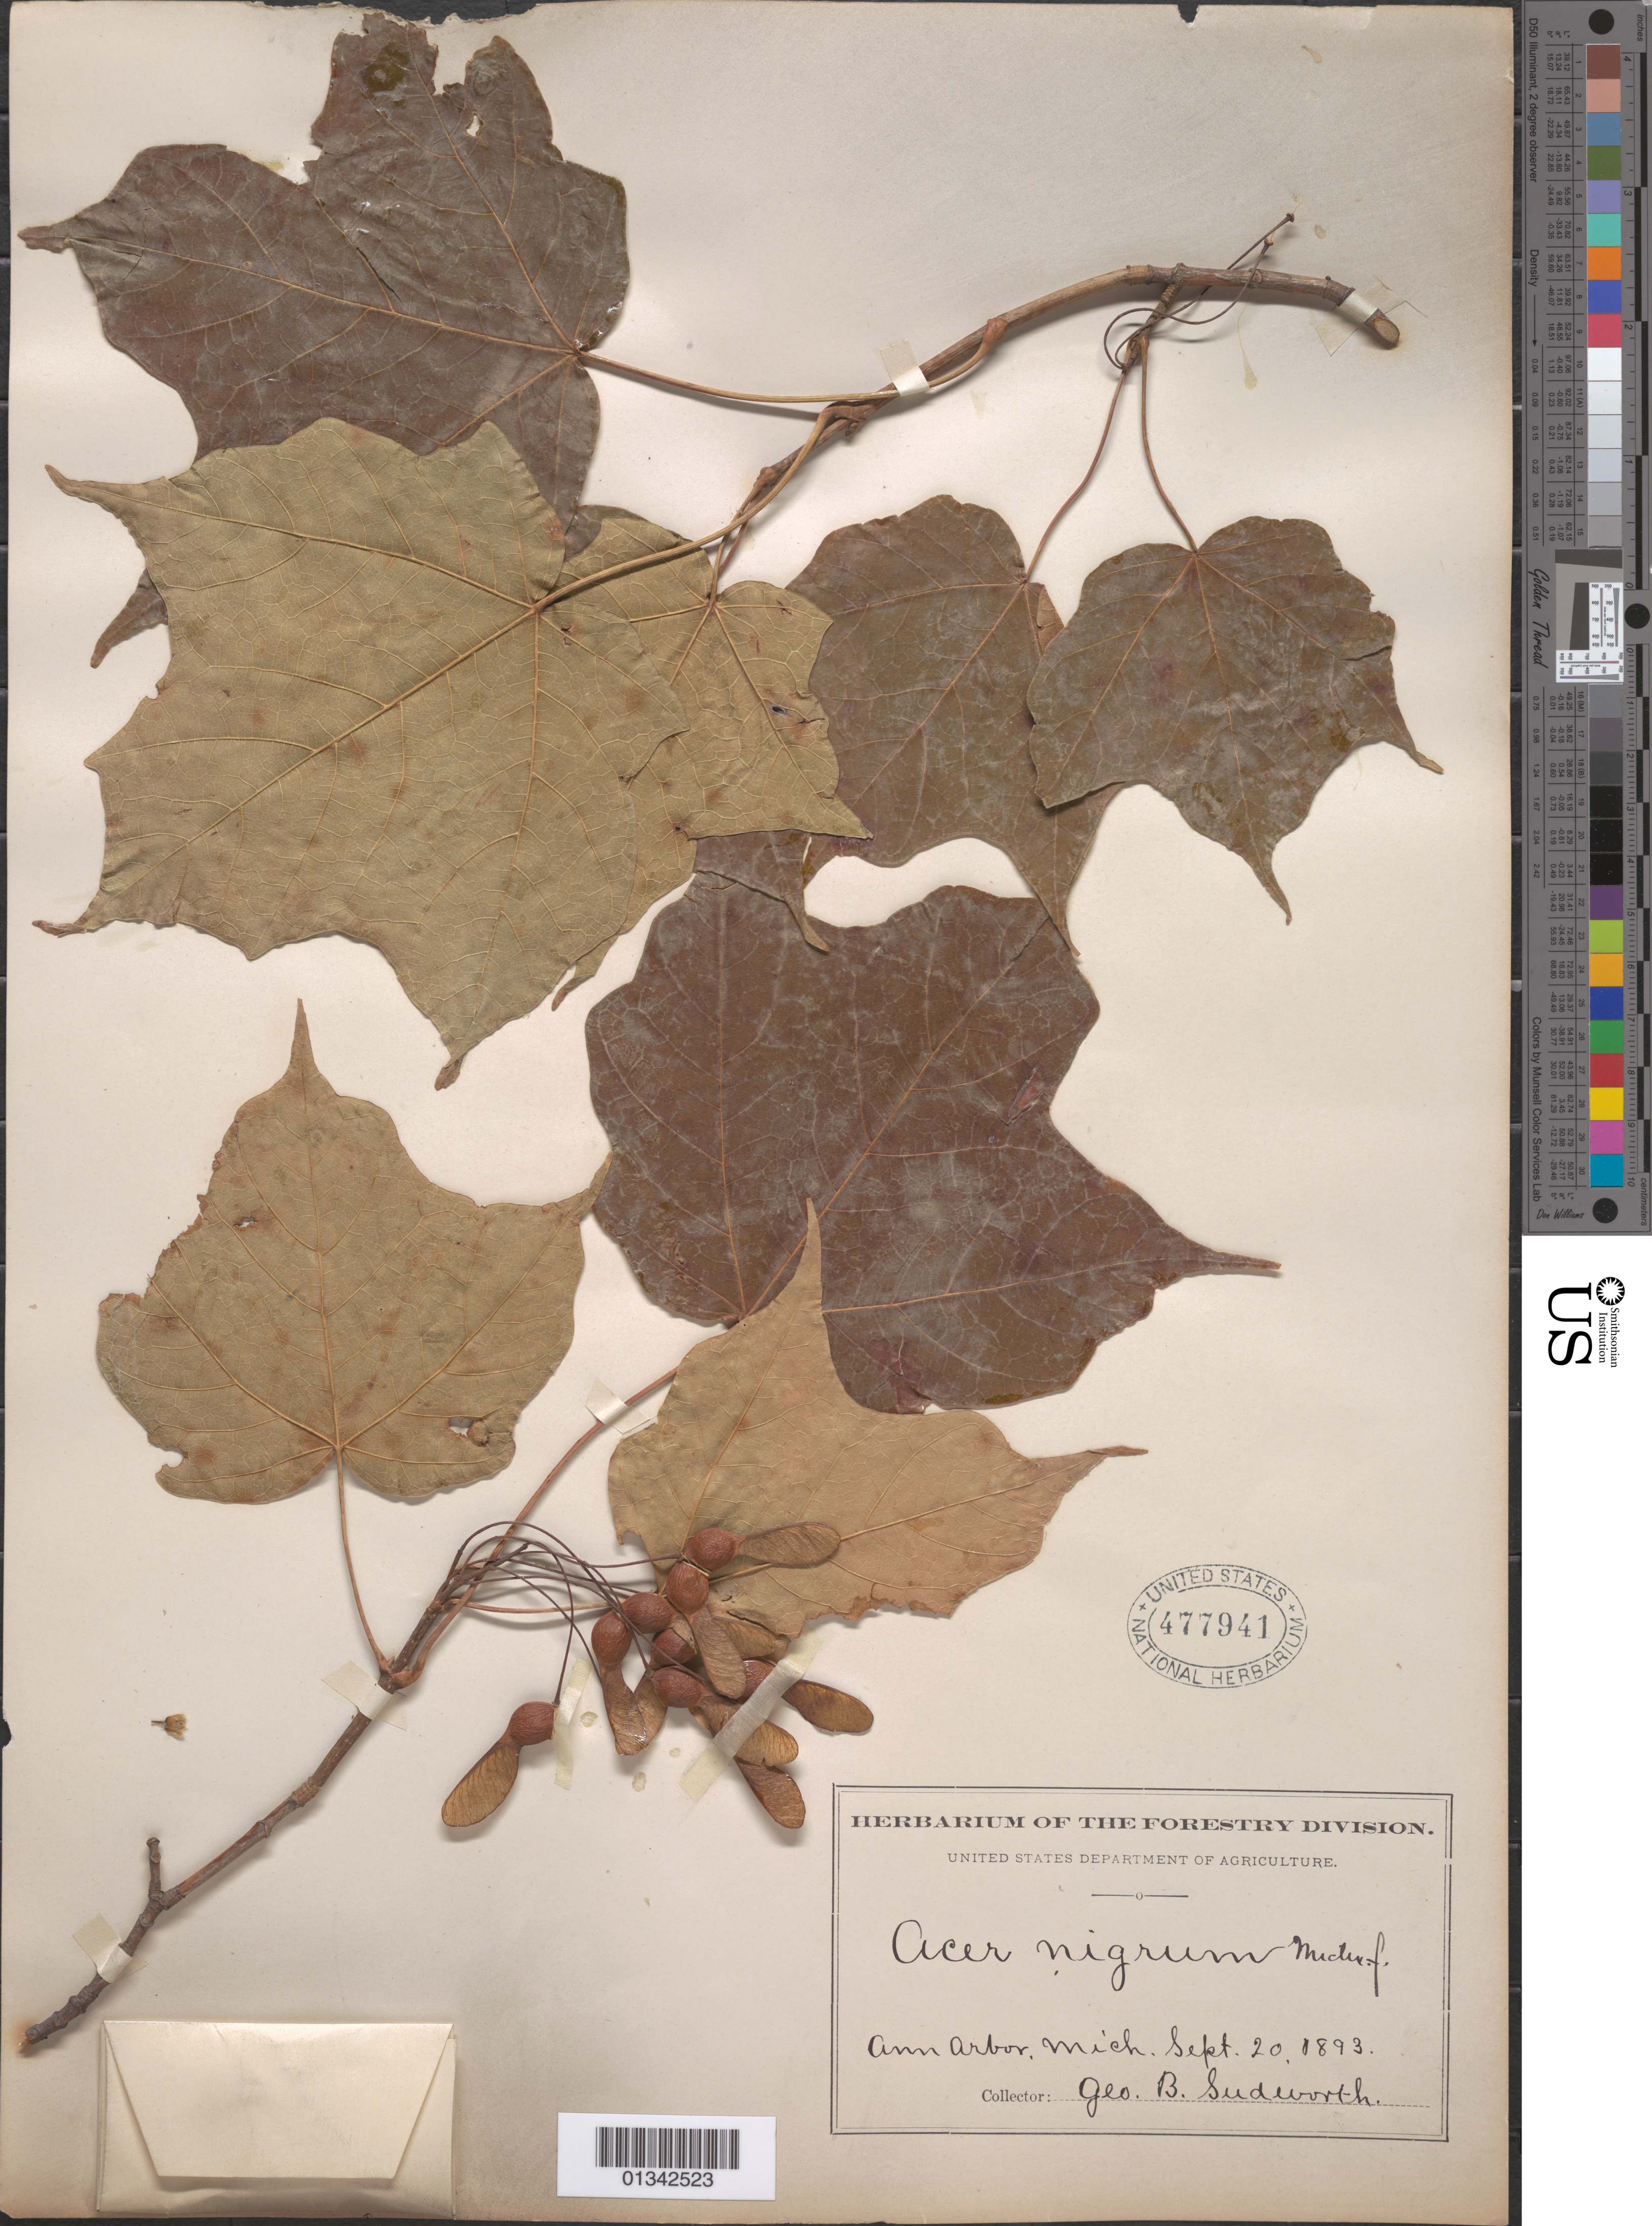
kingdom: Plantae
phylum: Tracheophyta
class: Magnoliopsida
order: Sapindales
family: Sapindaceae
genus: Acer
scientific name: Acer saccharum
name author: Marshall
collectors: G. B. Sudworth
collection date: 1893-09-20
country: United States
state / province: Michigan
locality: Ann Arbor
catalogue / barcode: US 477941